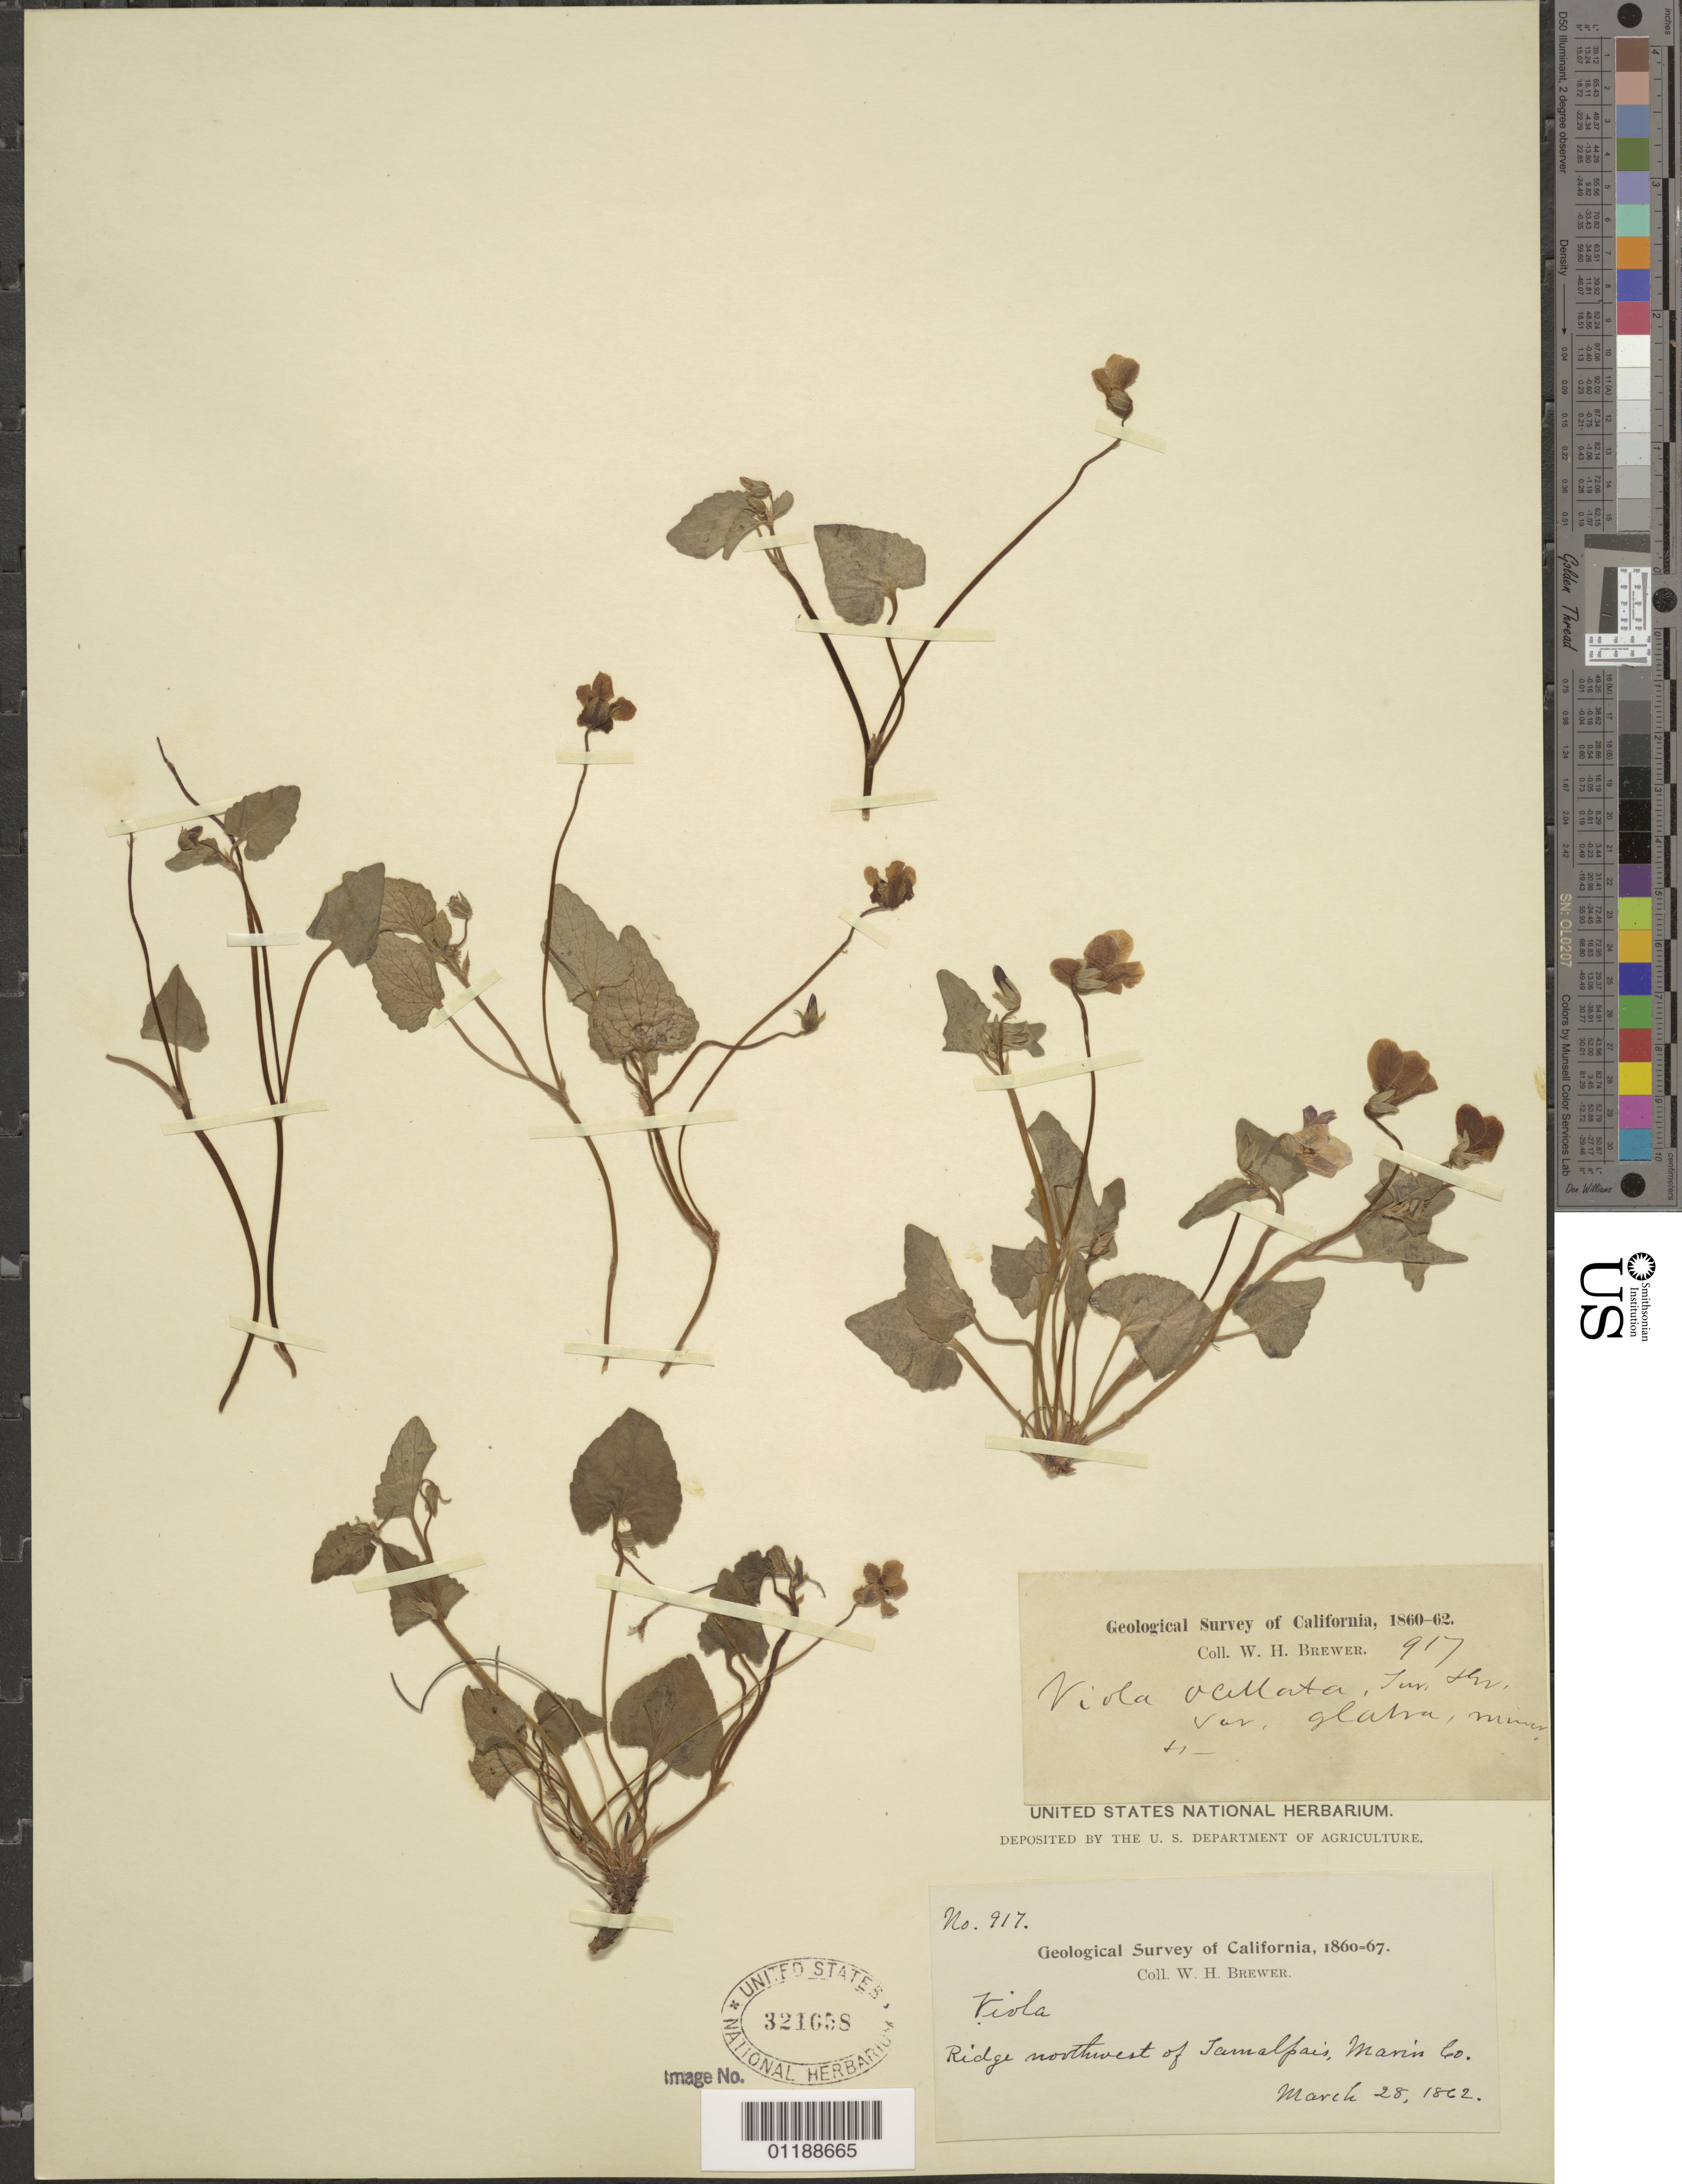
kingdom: Plantae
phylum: Tracheophyta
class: Magnoliopsida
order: Malpighiales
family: Violaceae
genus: Viola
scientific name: Viola ocellata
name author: Torr. & A. Gray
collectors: W. H. Brewer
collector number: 917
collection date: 1862-03-28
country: United States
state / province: California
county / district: Marin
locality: Ridge notherwest of Tamalpais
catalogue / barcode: US 321658